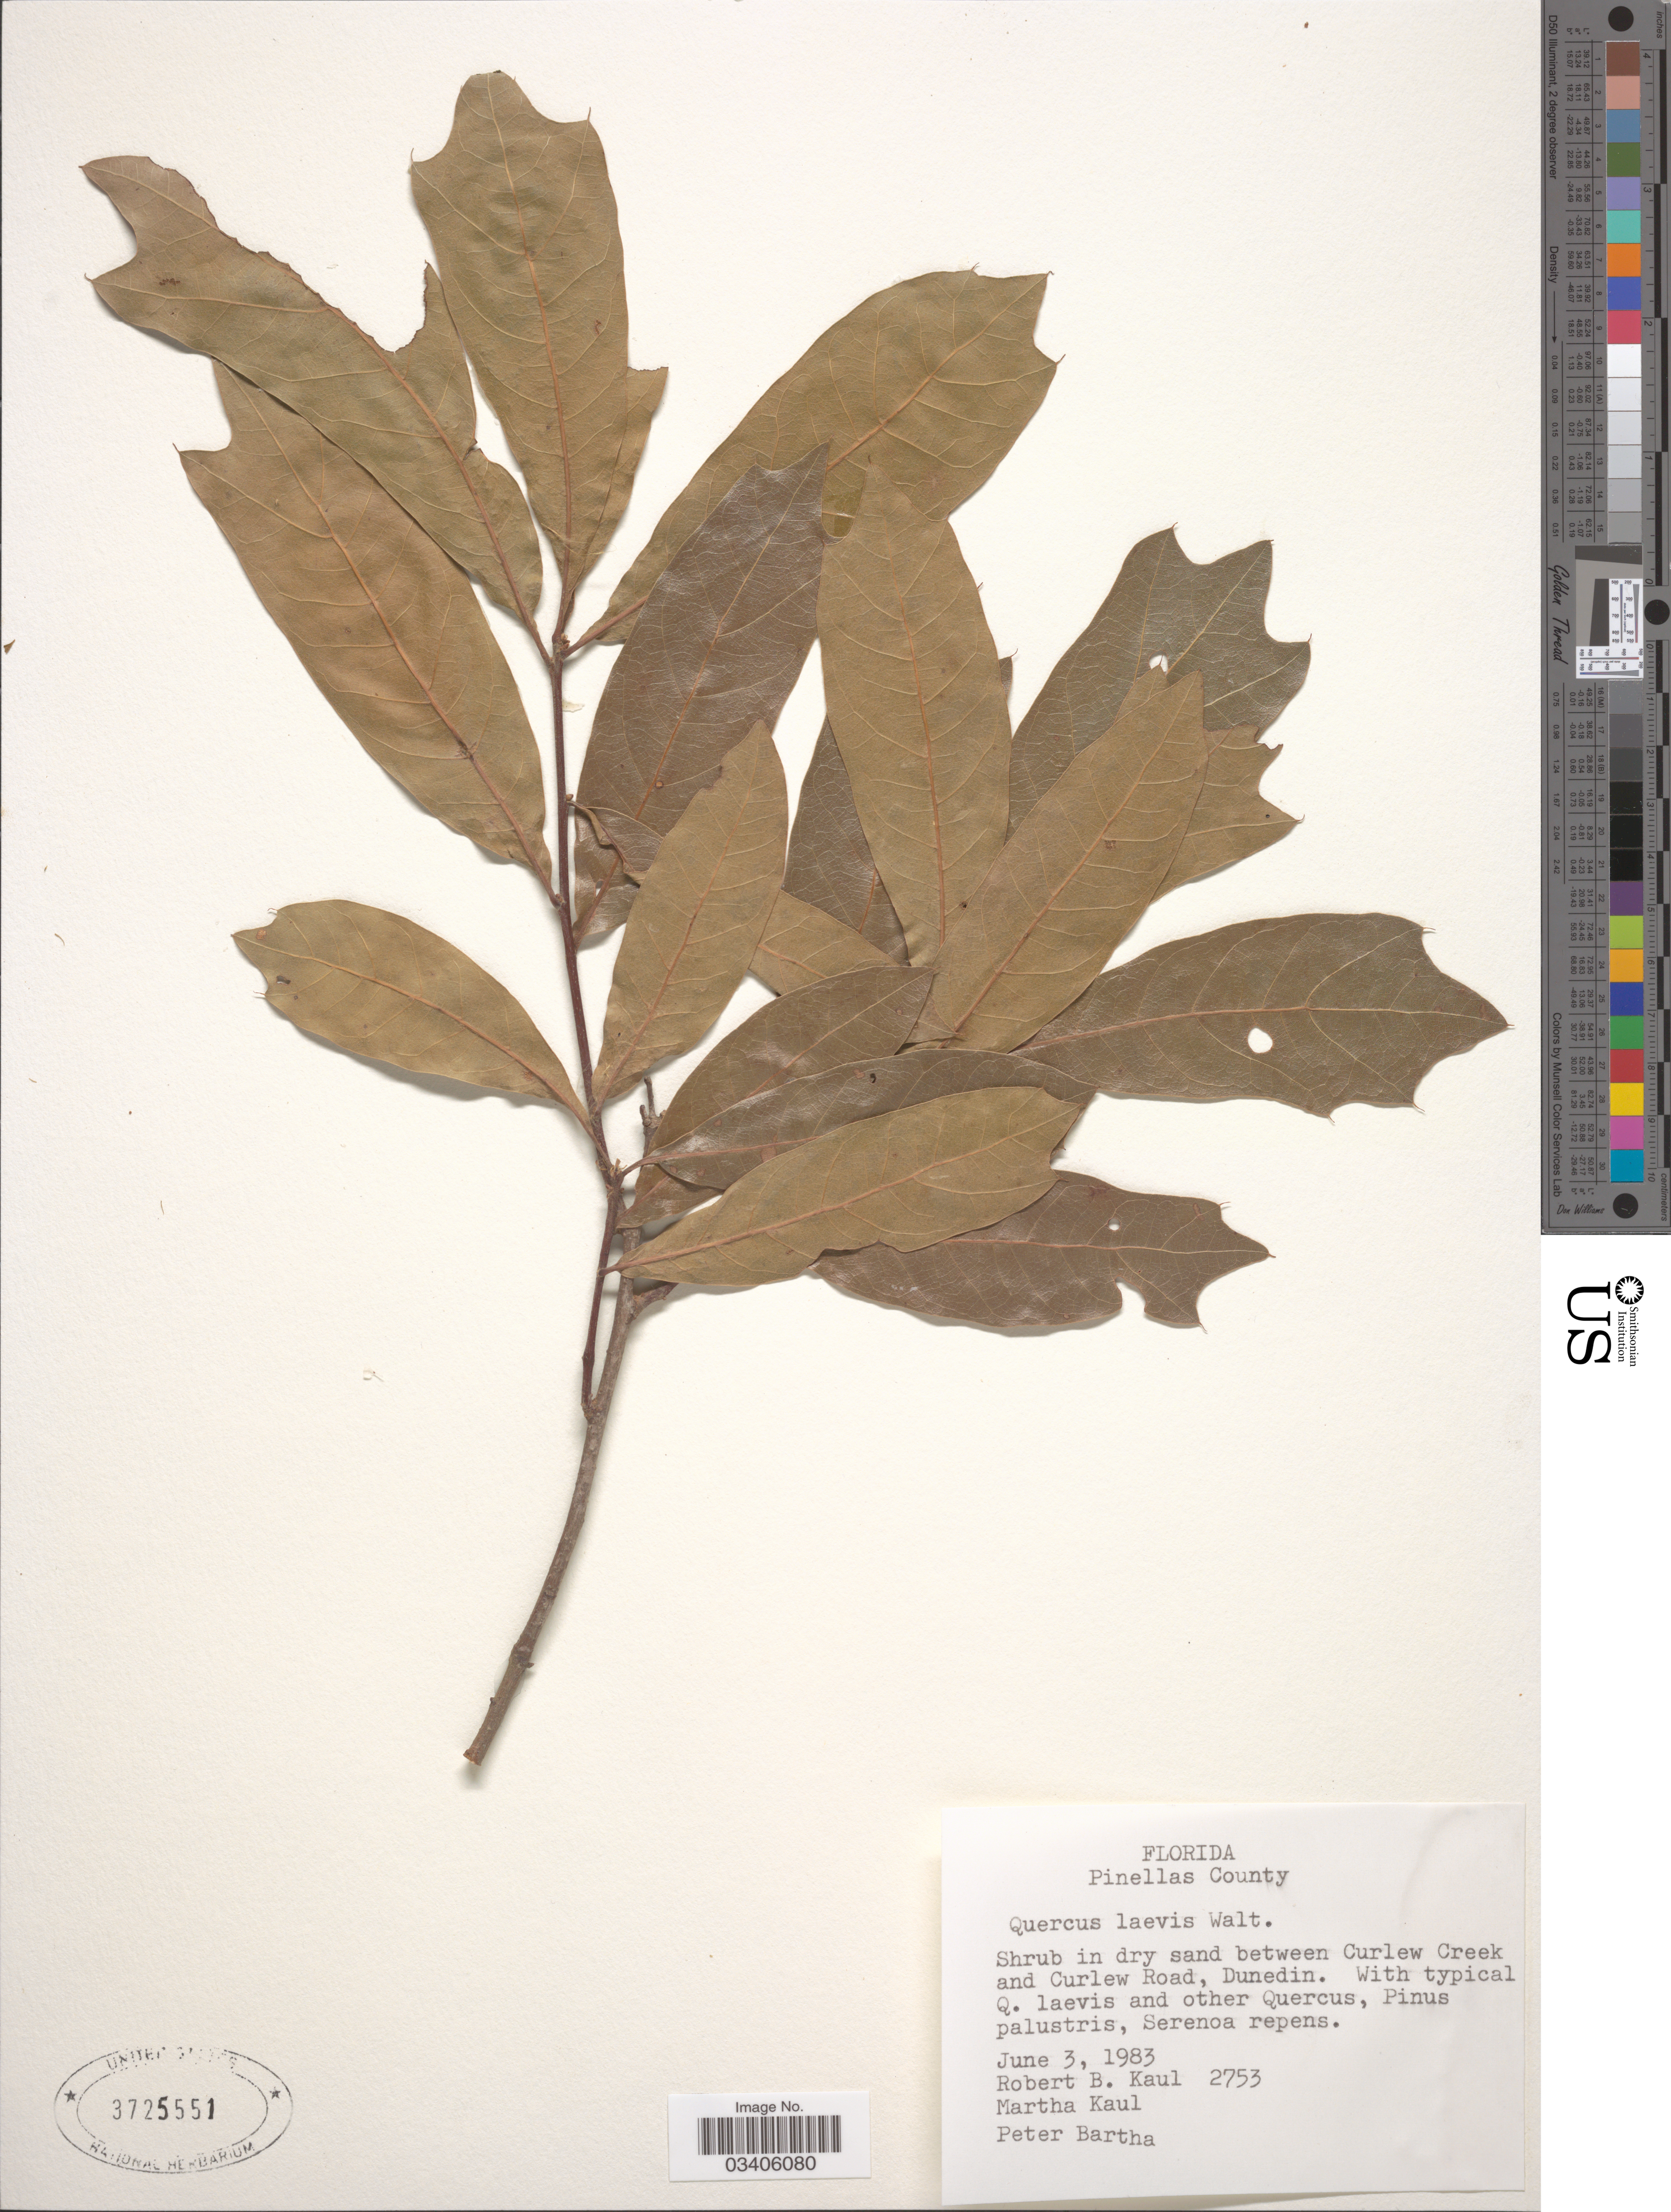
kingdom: Plantae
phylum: Tracheophyta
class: Magnoliopsida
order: Fagales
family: Fagaceae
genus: Quercus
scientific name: Quercus laevis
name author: Walter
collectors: R. Kaul, M. Kaul & P. Bartha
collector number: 2753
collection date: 1983-06-03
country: United States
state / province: Florida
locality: Pinellas County. Between Curlew Creek and Curlew Road, Dunedin.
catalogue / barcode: US 3725551